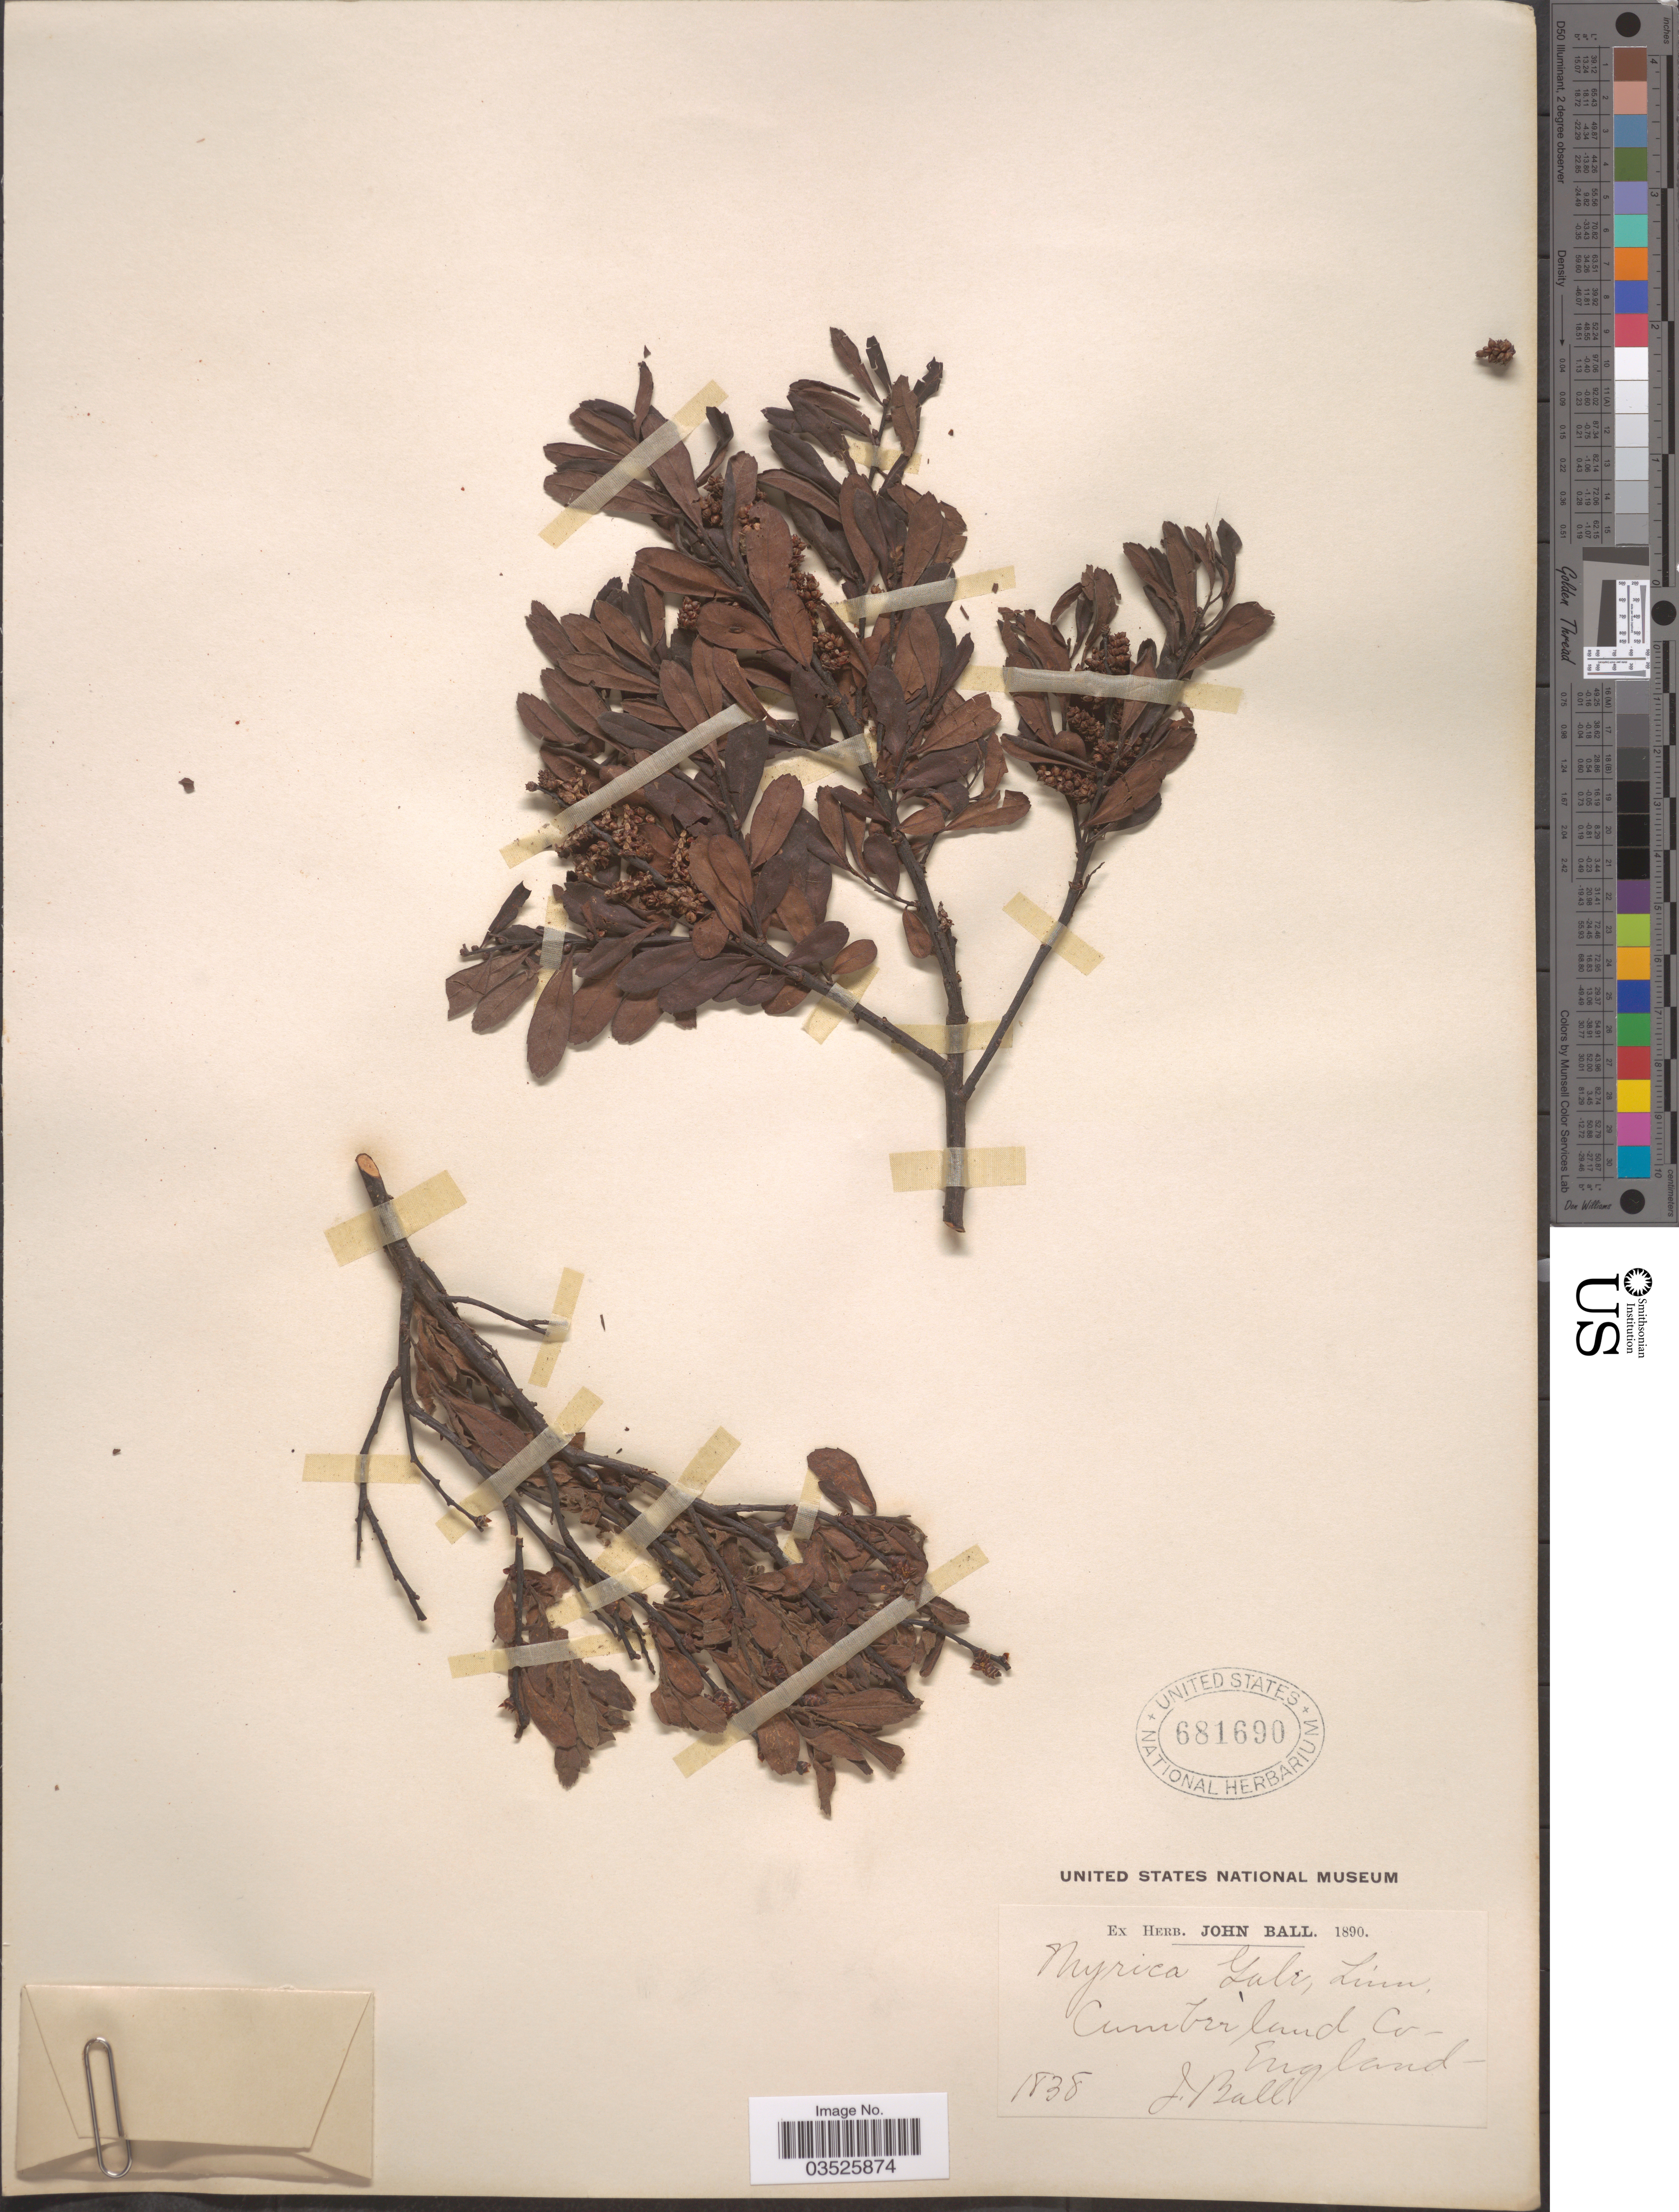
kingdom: Plantae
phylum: Tracheophyta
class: Magnoliopsida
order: Fagales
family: Myricaceae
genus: Myrica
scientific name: Myrica gale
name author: L.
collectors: J. Ball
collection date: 1838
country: United Kingdom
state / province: England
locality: Cumberland Co.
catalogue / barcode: US 681690